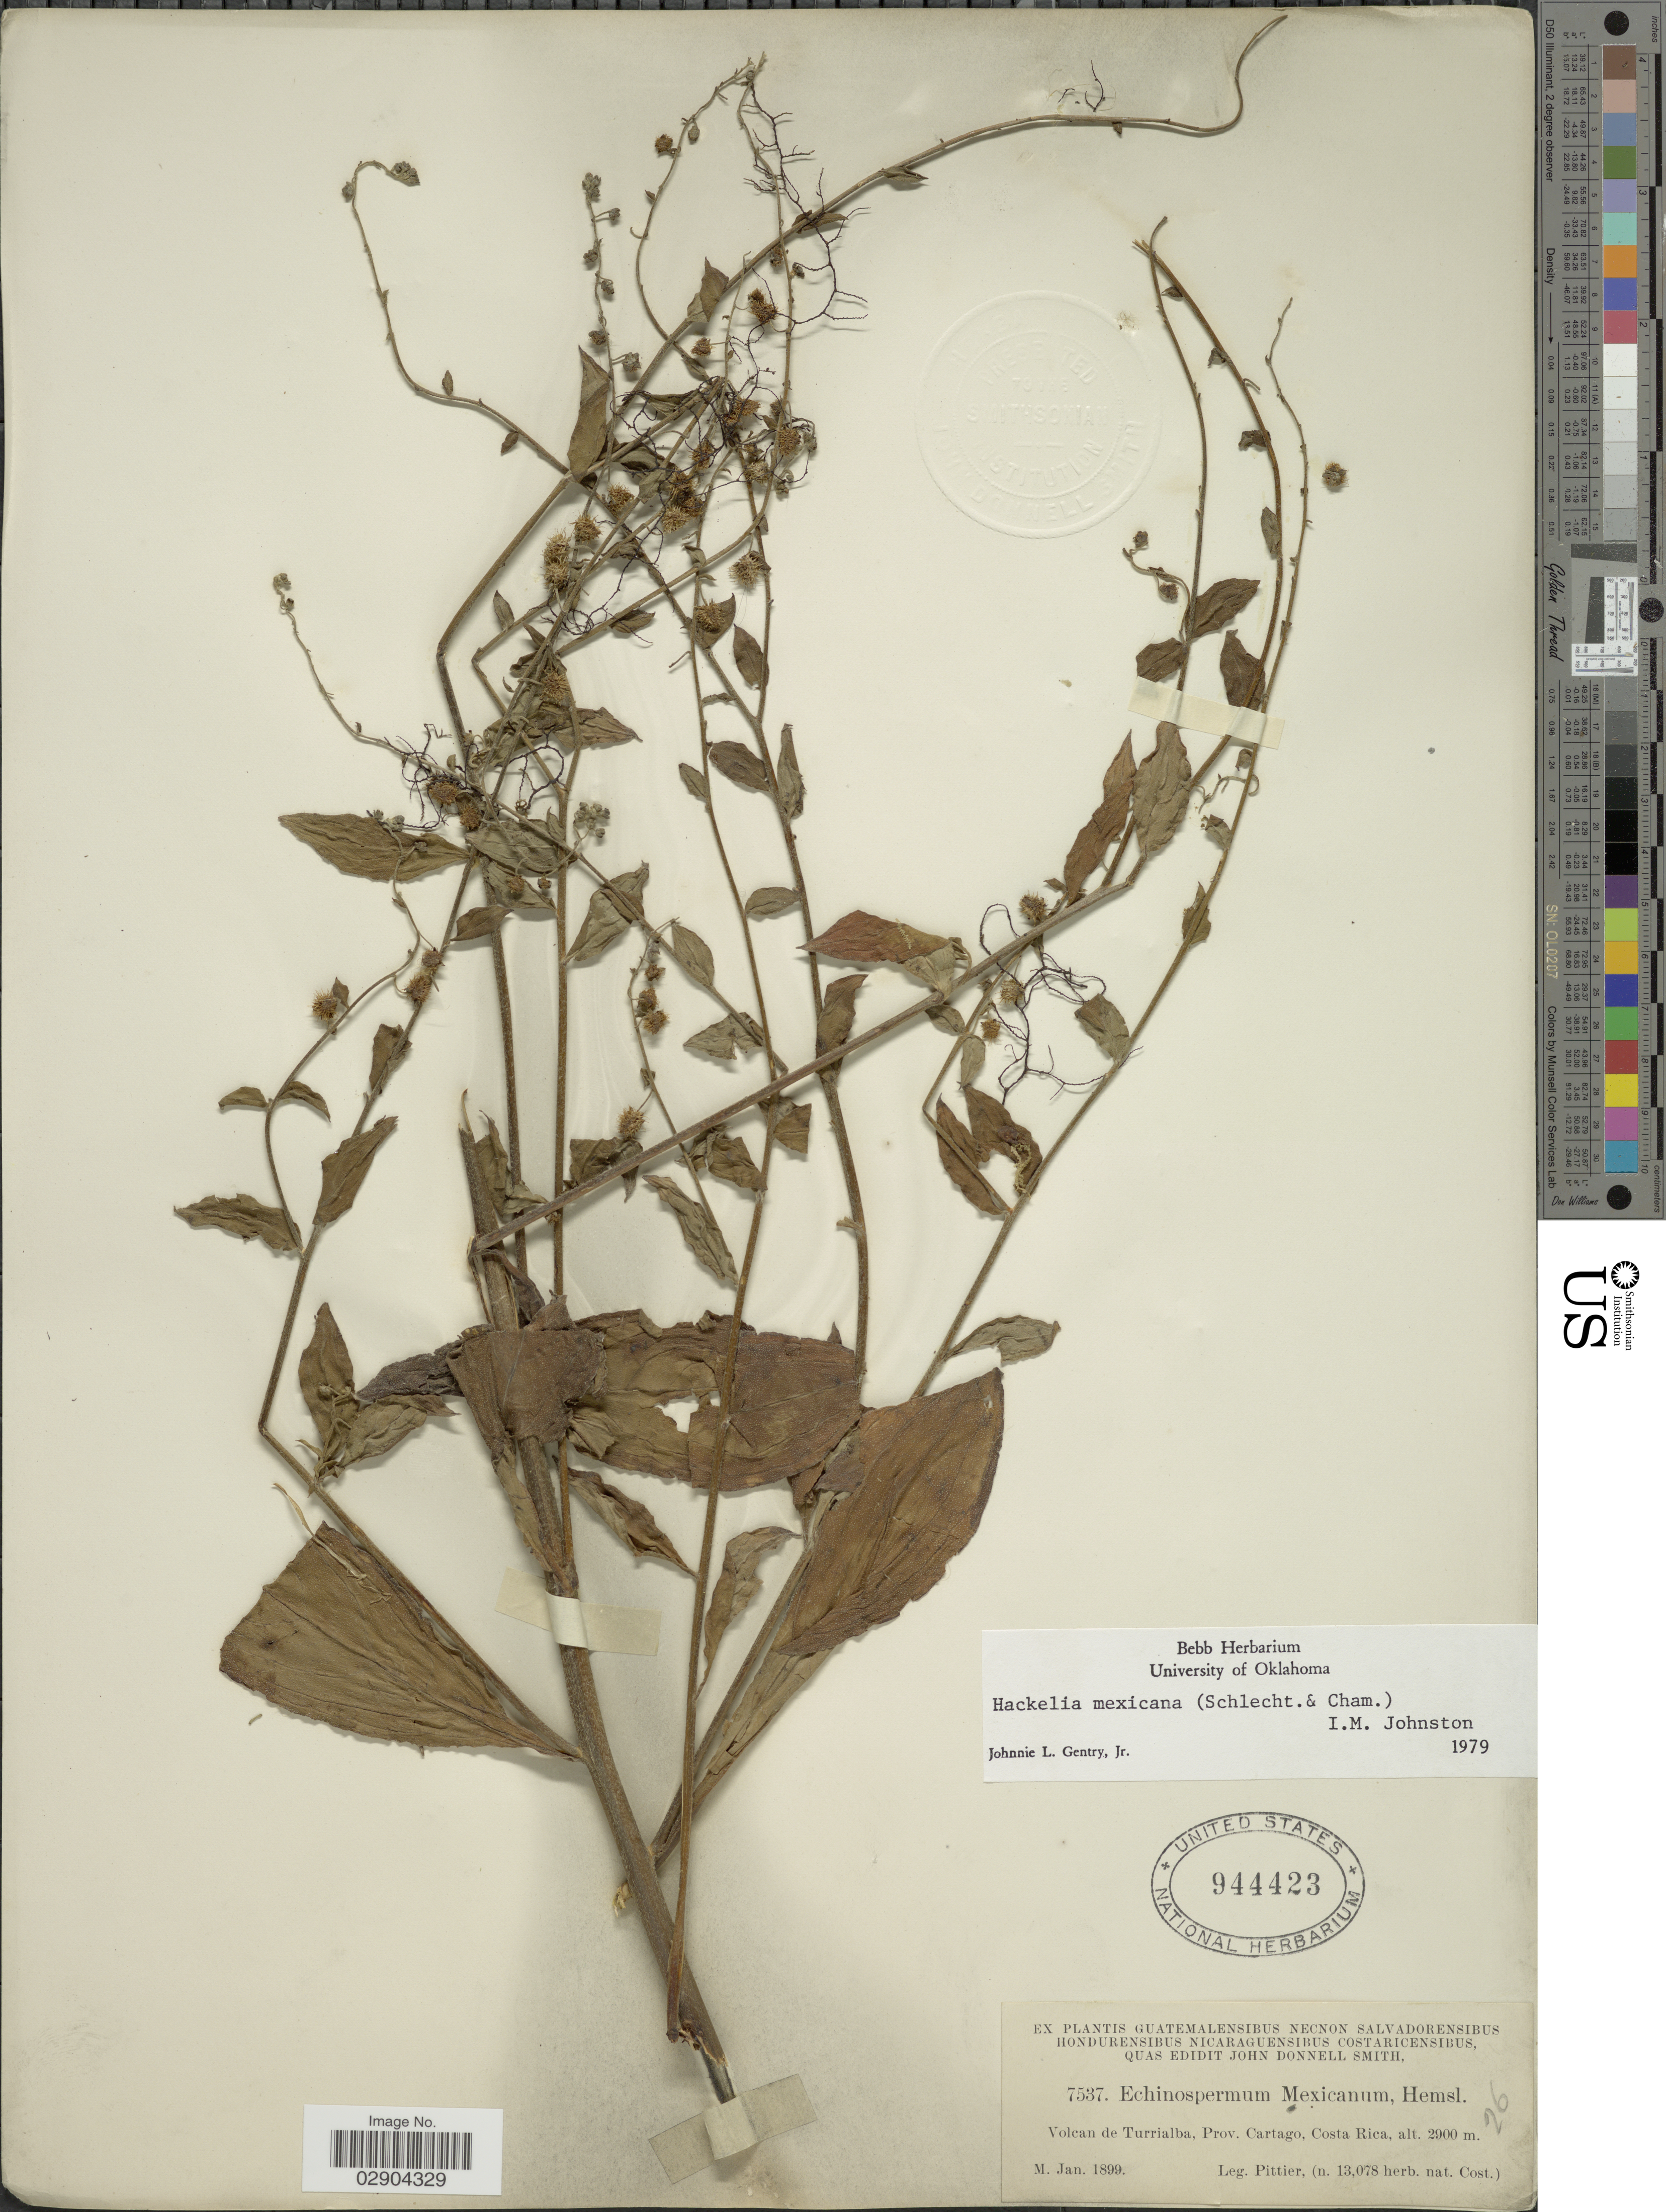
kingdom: Plantae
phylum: Tracheophyta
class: Magnoliopsida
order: Boraginales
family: Boraginaceae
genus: Hackelia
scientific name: Hackelia mexicana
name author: (Schltdl. & Cham.) I.M. Johnst.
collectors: Pittier, --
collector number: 7537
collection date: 1899-01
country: Costa Rica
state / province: Cartago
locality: Volcan de Turrialba, Prov. Cartago.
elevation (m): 2900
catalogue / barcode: US 944423